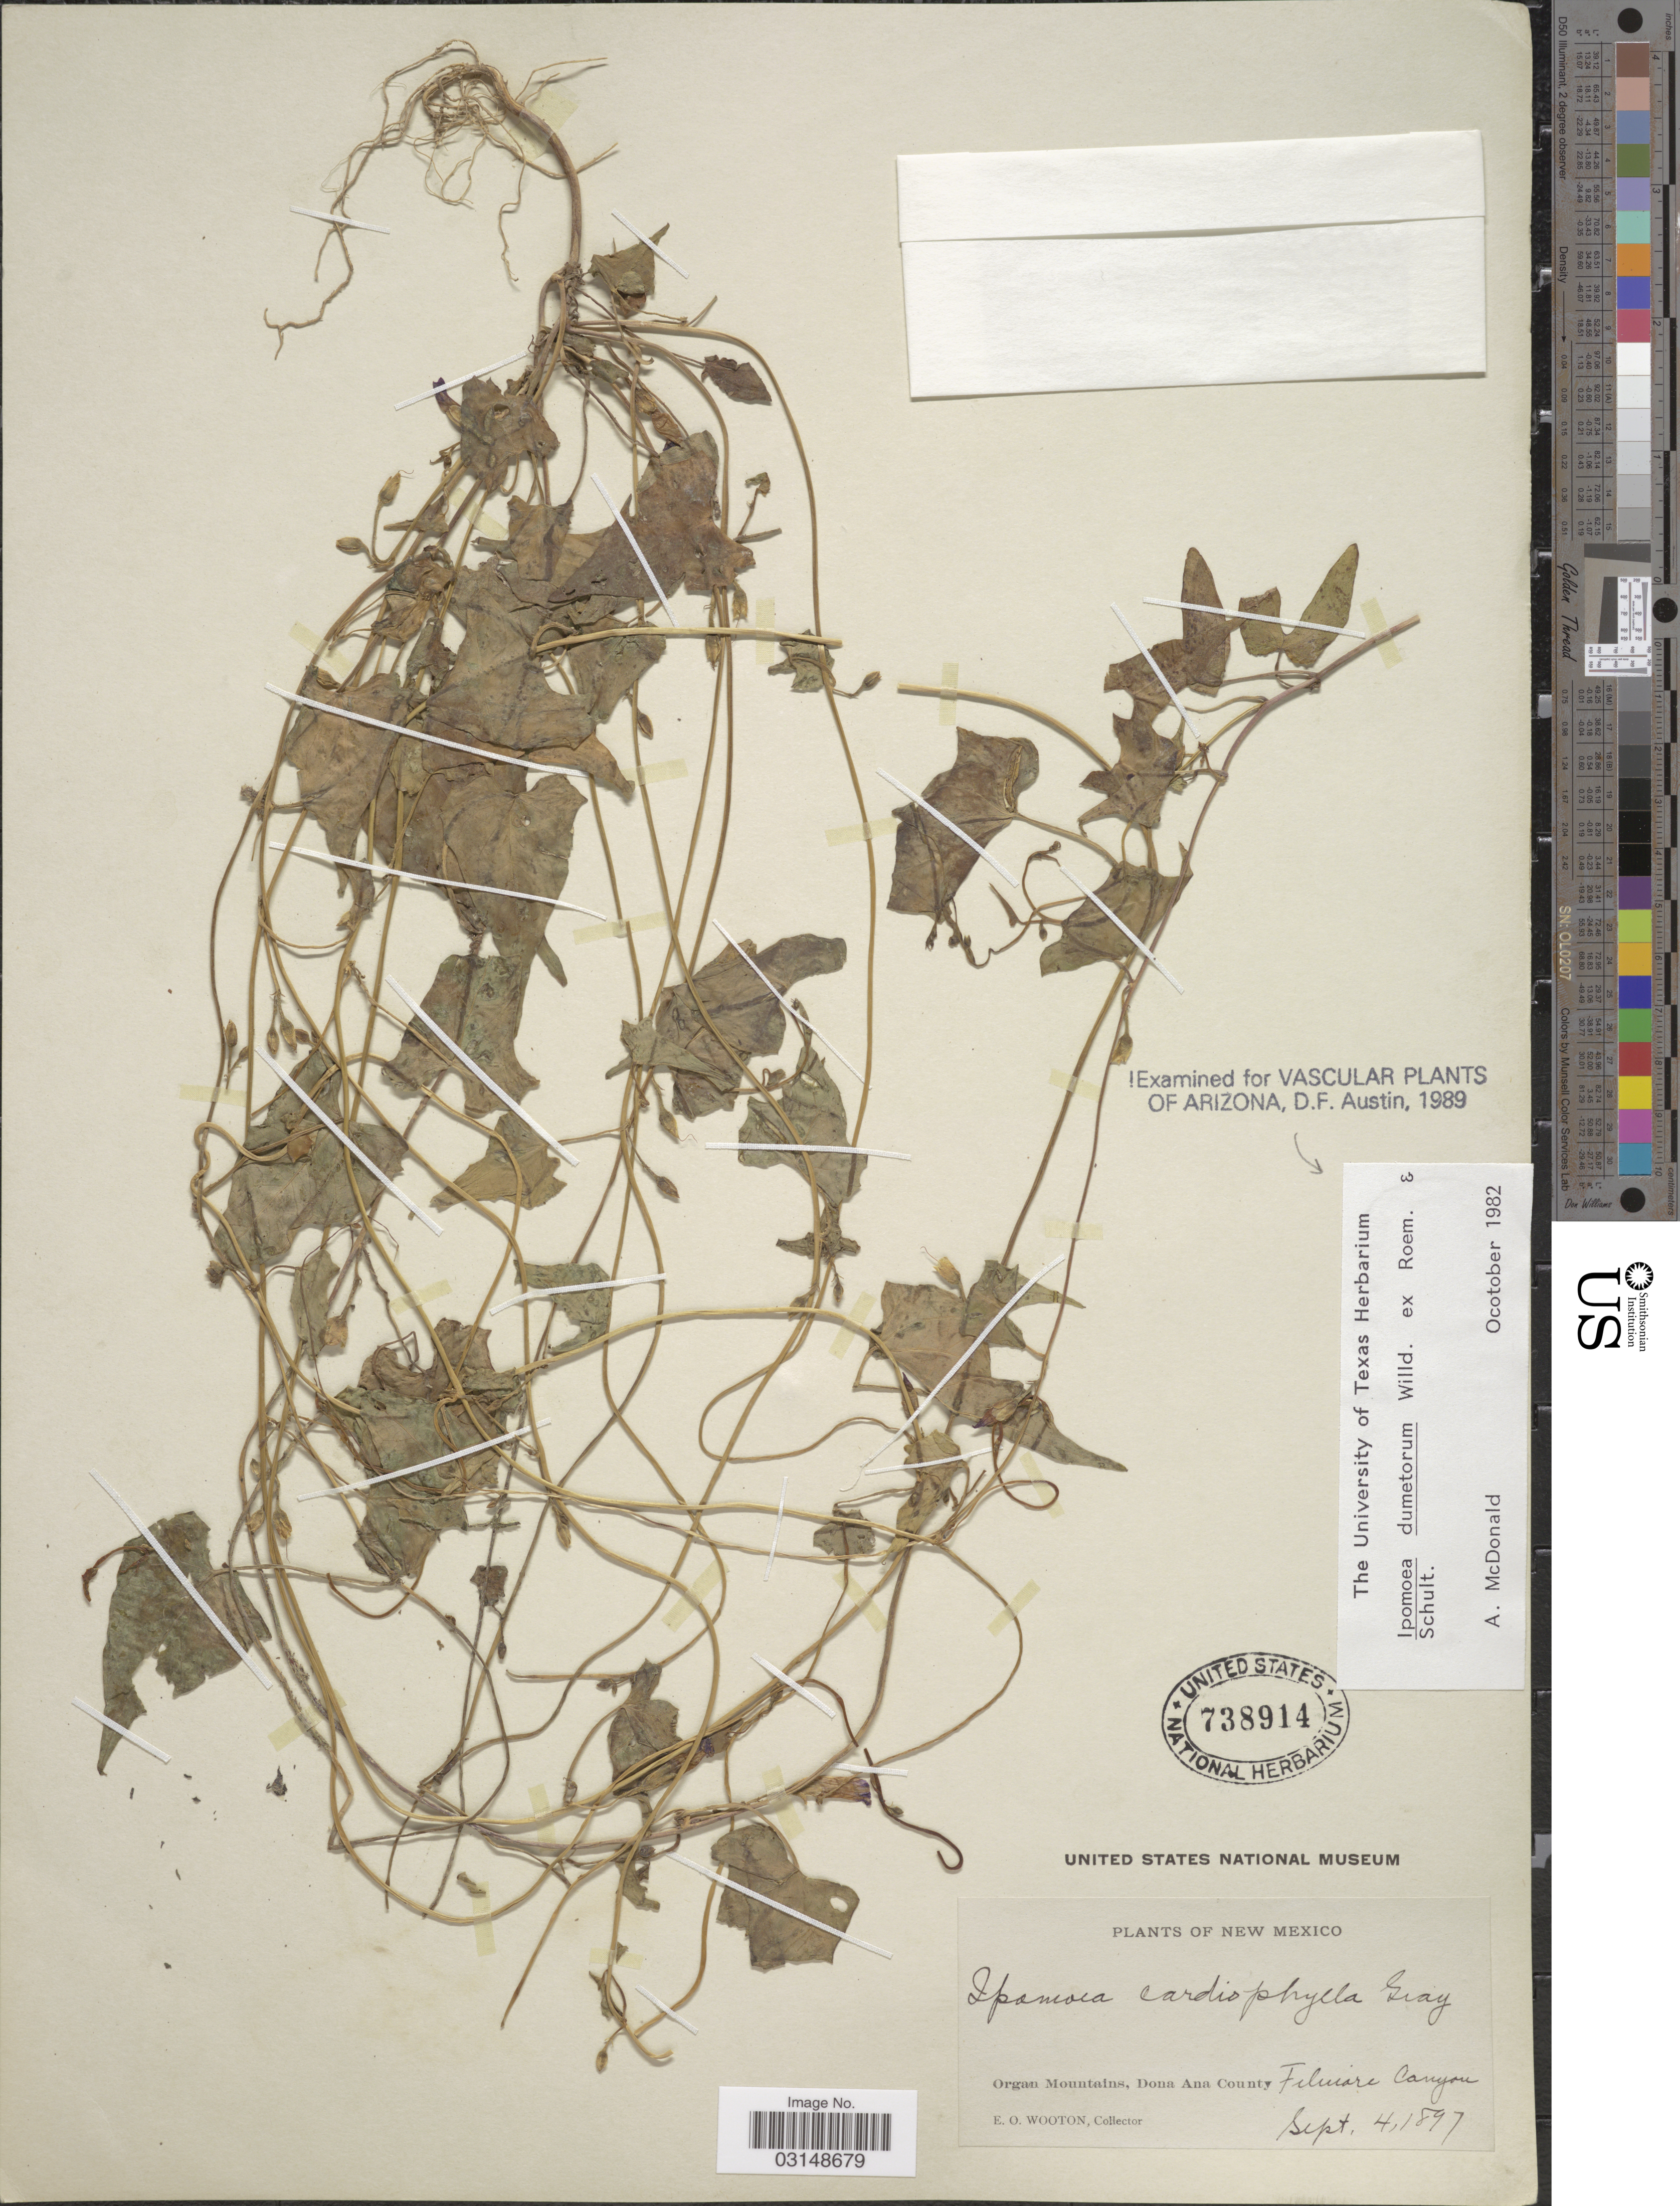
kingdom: Plantae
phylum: Tracheophyta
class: Magnoliopsida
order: Solanales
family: Convolvulaceae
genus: Ipomoea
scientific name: Ipomoea dumetorum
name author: Willd.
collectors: E. O. Wooton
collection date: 1897-09-04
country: United States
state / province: New Mexico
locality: Organ Mountains, Dona Ana County, Filmore Canyon.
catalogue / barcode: US 738914